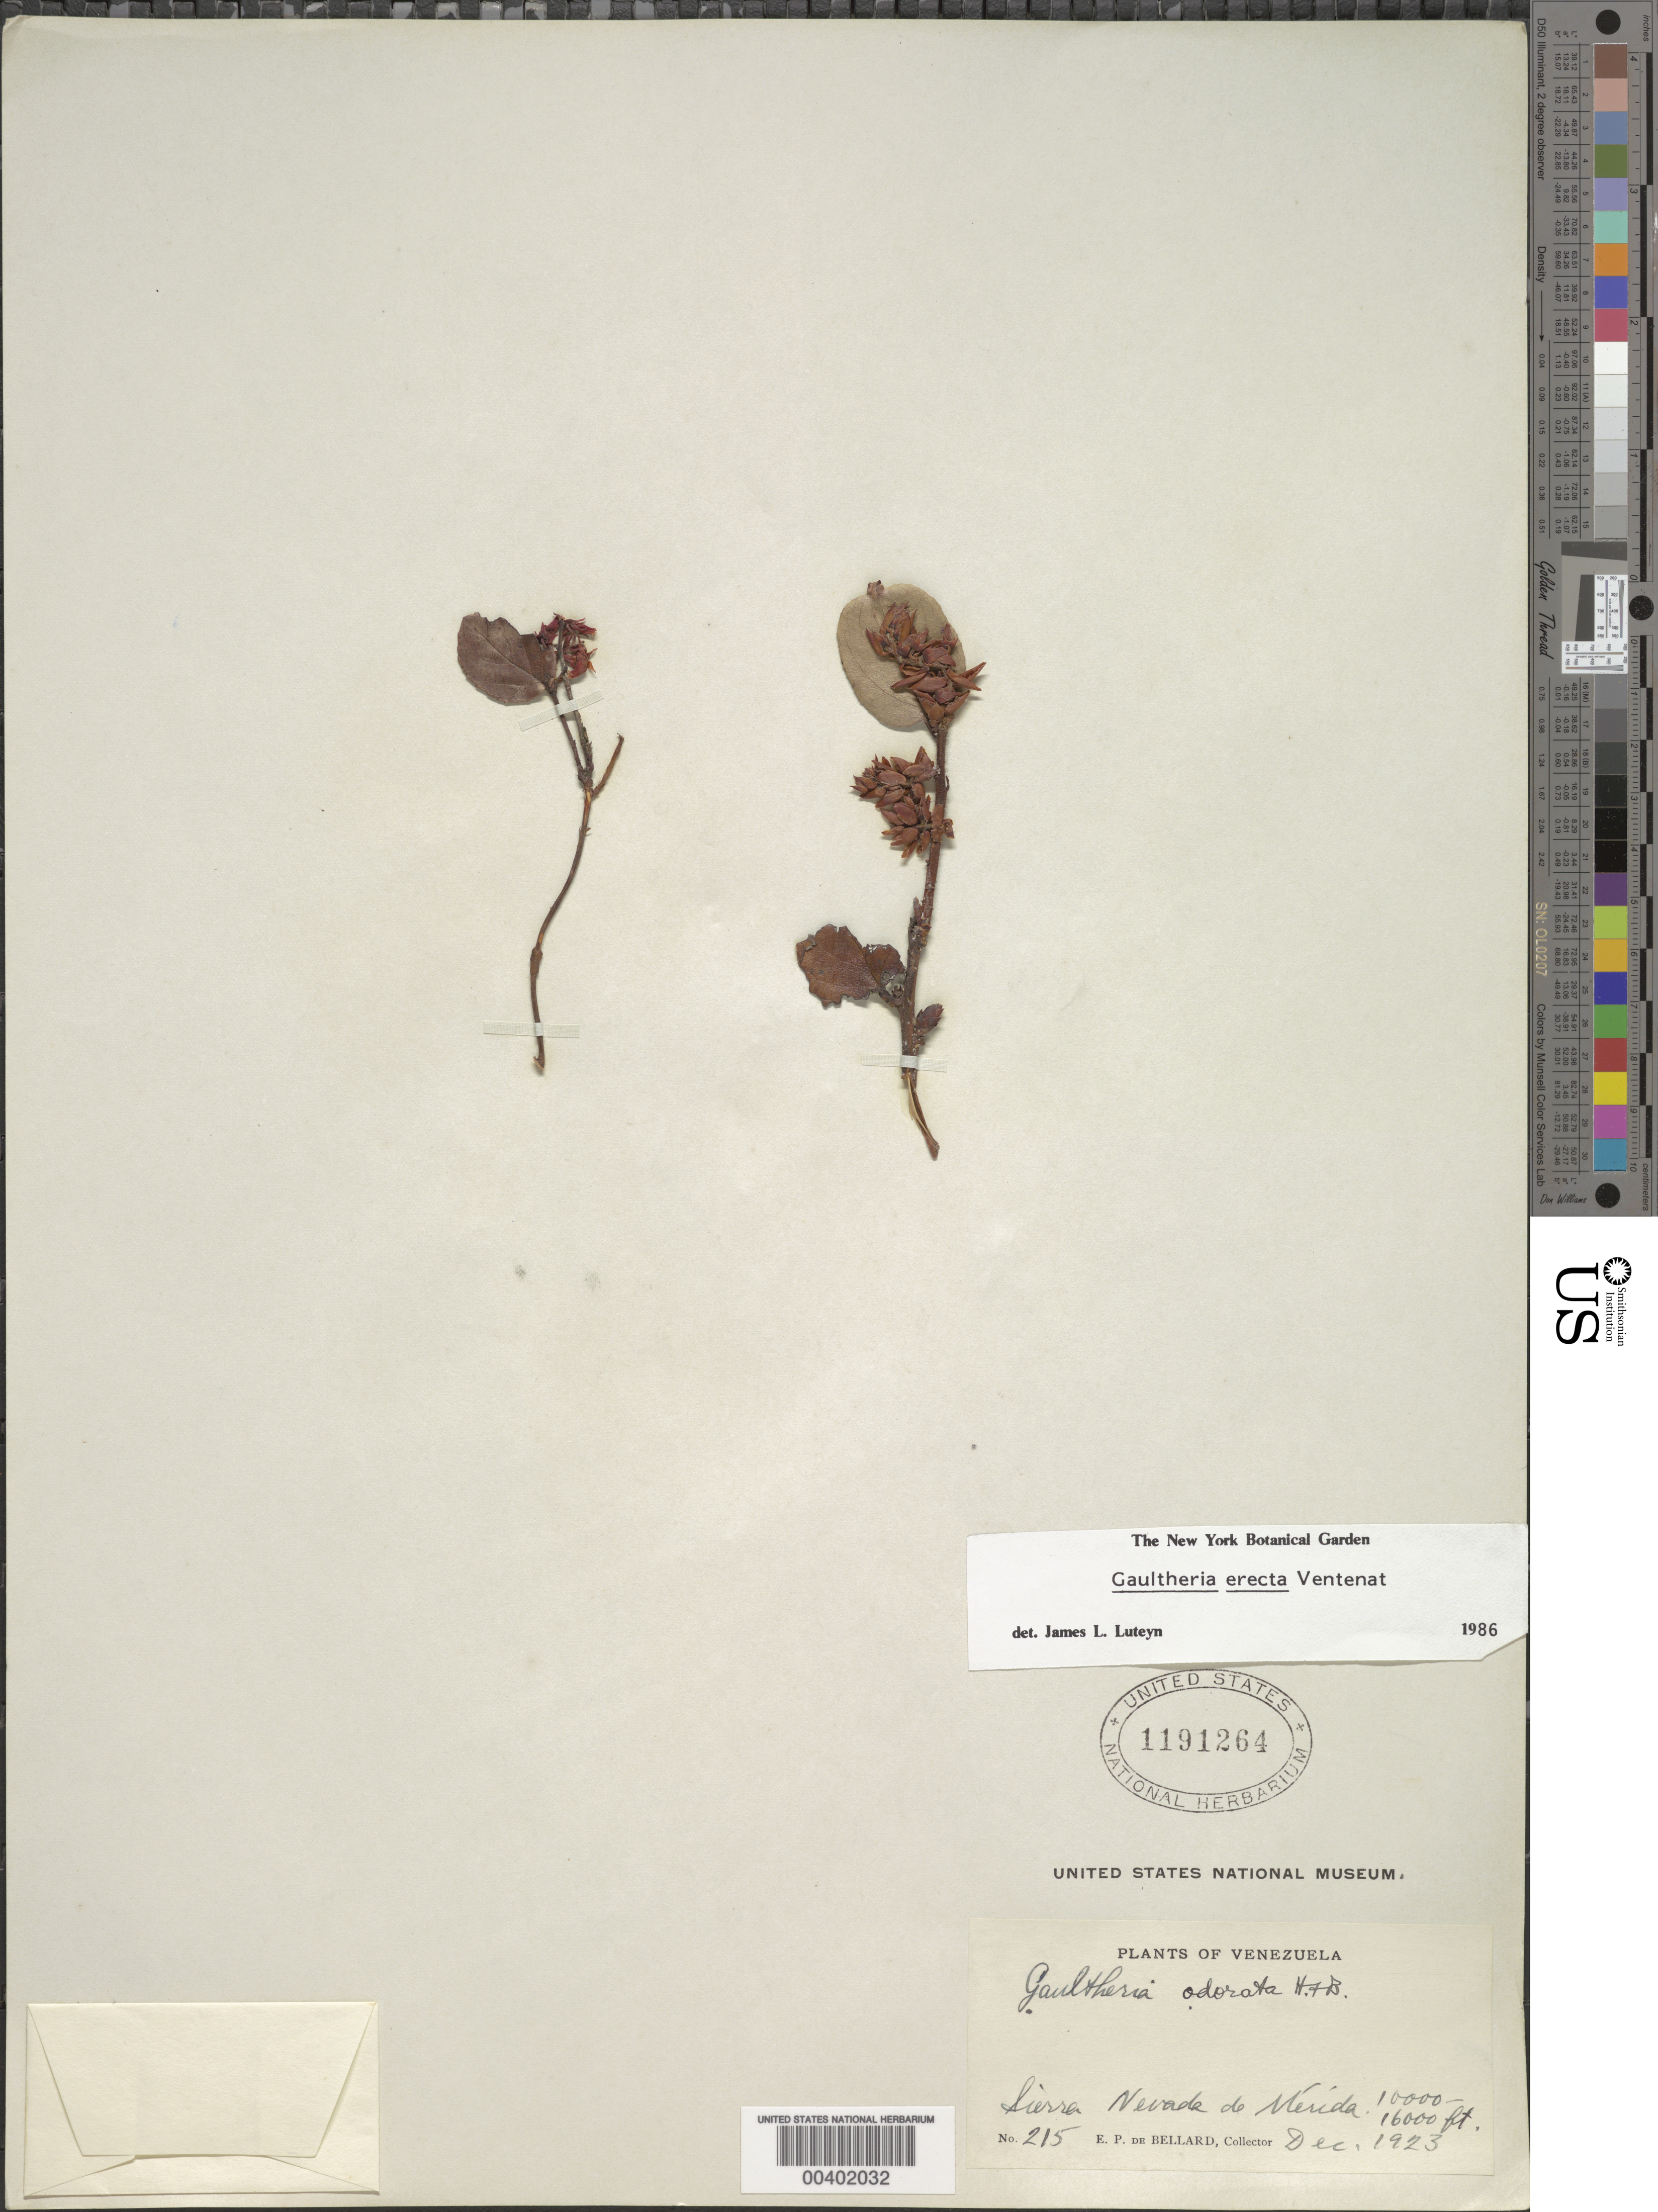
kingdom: Plantae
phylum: Tracheophyta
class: Magnoliopsida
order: Ericales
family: Ericaceae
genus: Gaultheria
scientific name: Gaultheria erecta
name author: Vent.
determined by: Luteyn, J. L.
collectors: E. Bellard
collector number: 215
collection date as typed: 1923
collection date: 1923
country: Venezuela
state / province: Mérida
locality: Sierra Nevada de Mérida.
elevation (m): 3048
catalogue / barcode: US 1191264